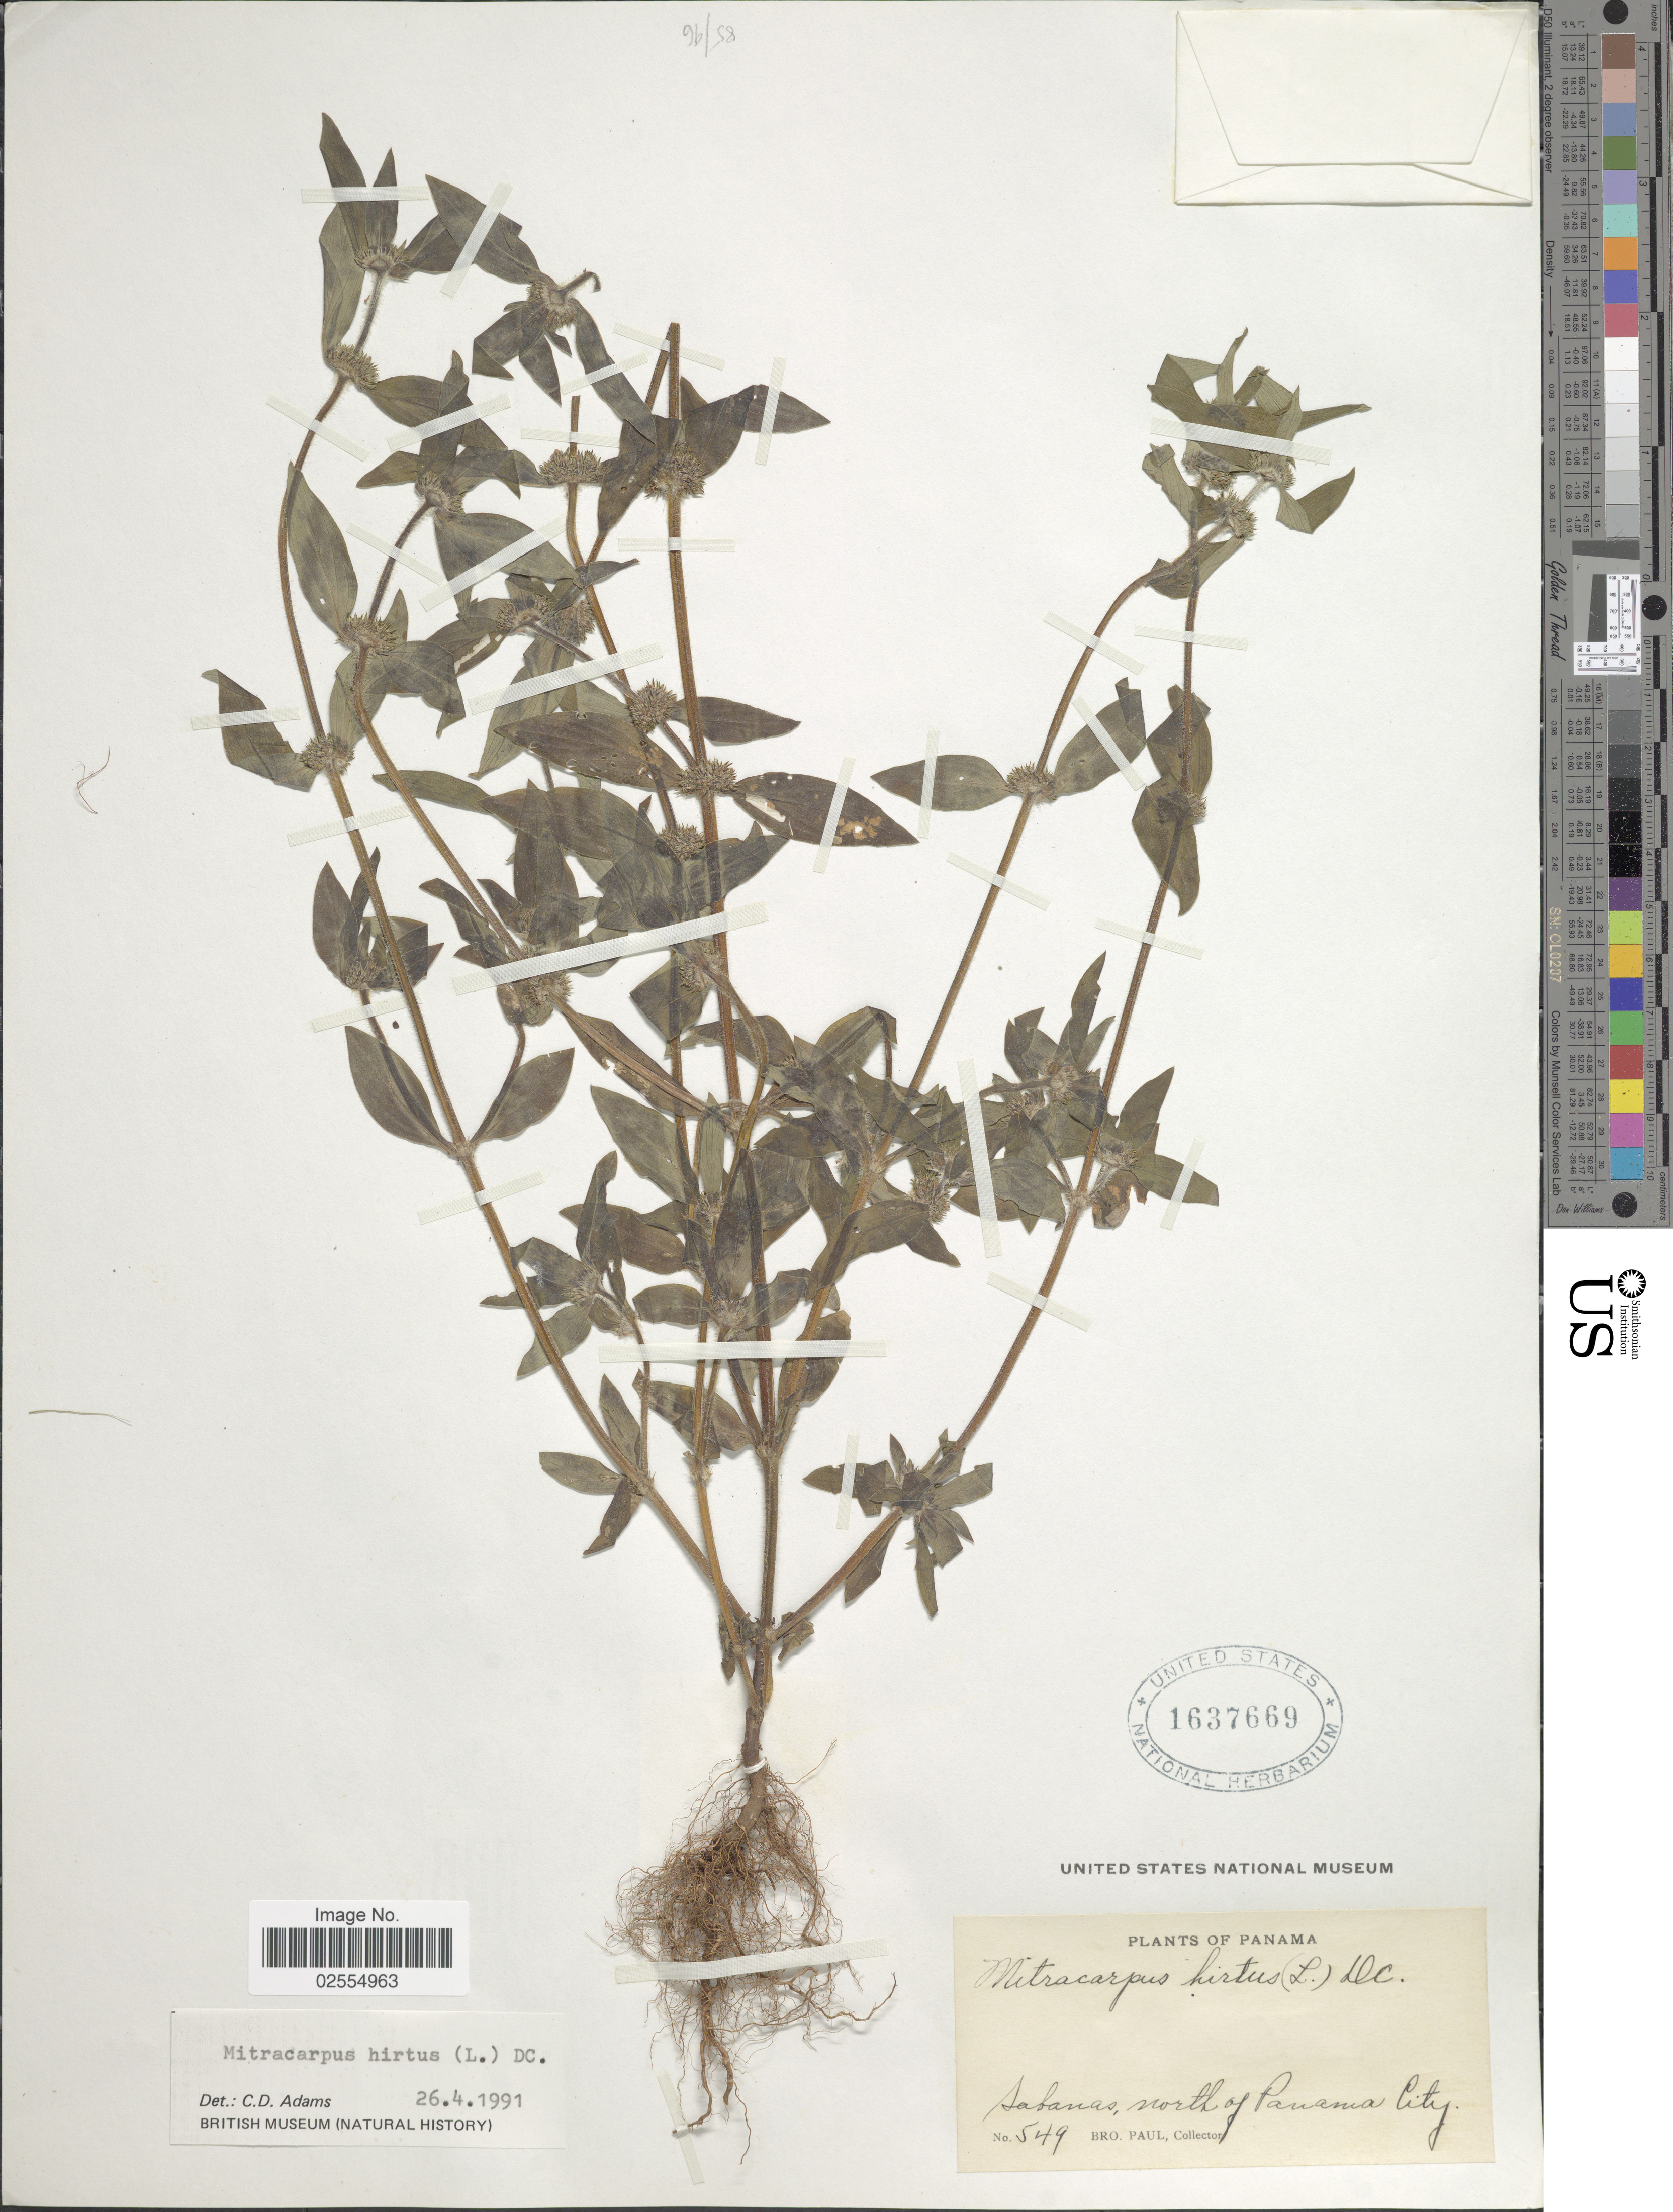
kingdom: Plantae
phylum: Tracheophyta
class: Magnoliopsida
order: Gentianales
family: Rubiaceae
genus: Mitracarpus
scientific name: Mitracarpus hirtus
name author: (L.) DC.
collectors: B. Paul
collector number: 549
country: Panama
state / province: Panamá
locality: North of Panam City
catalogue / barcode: US 1637669